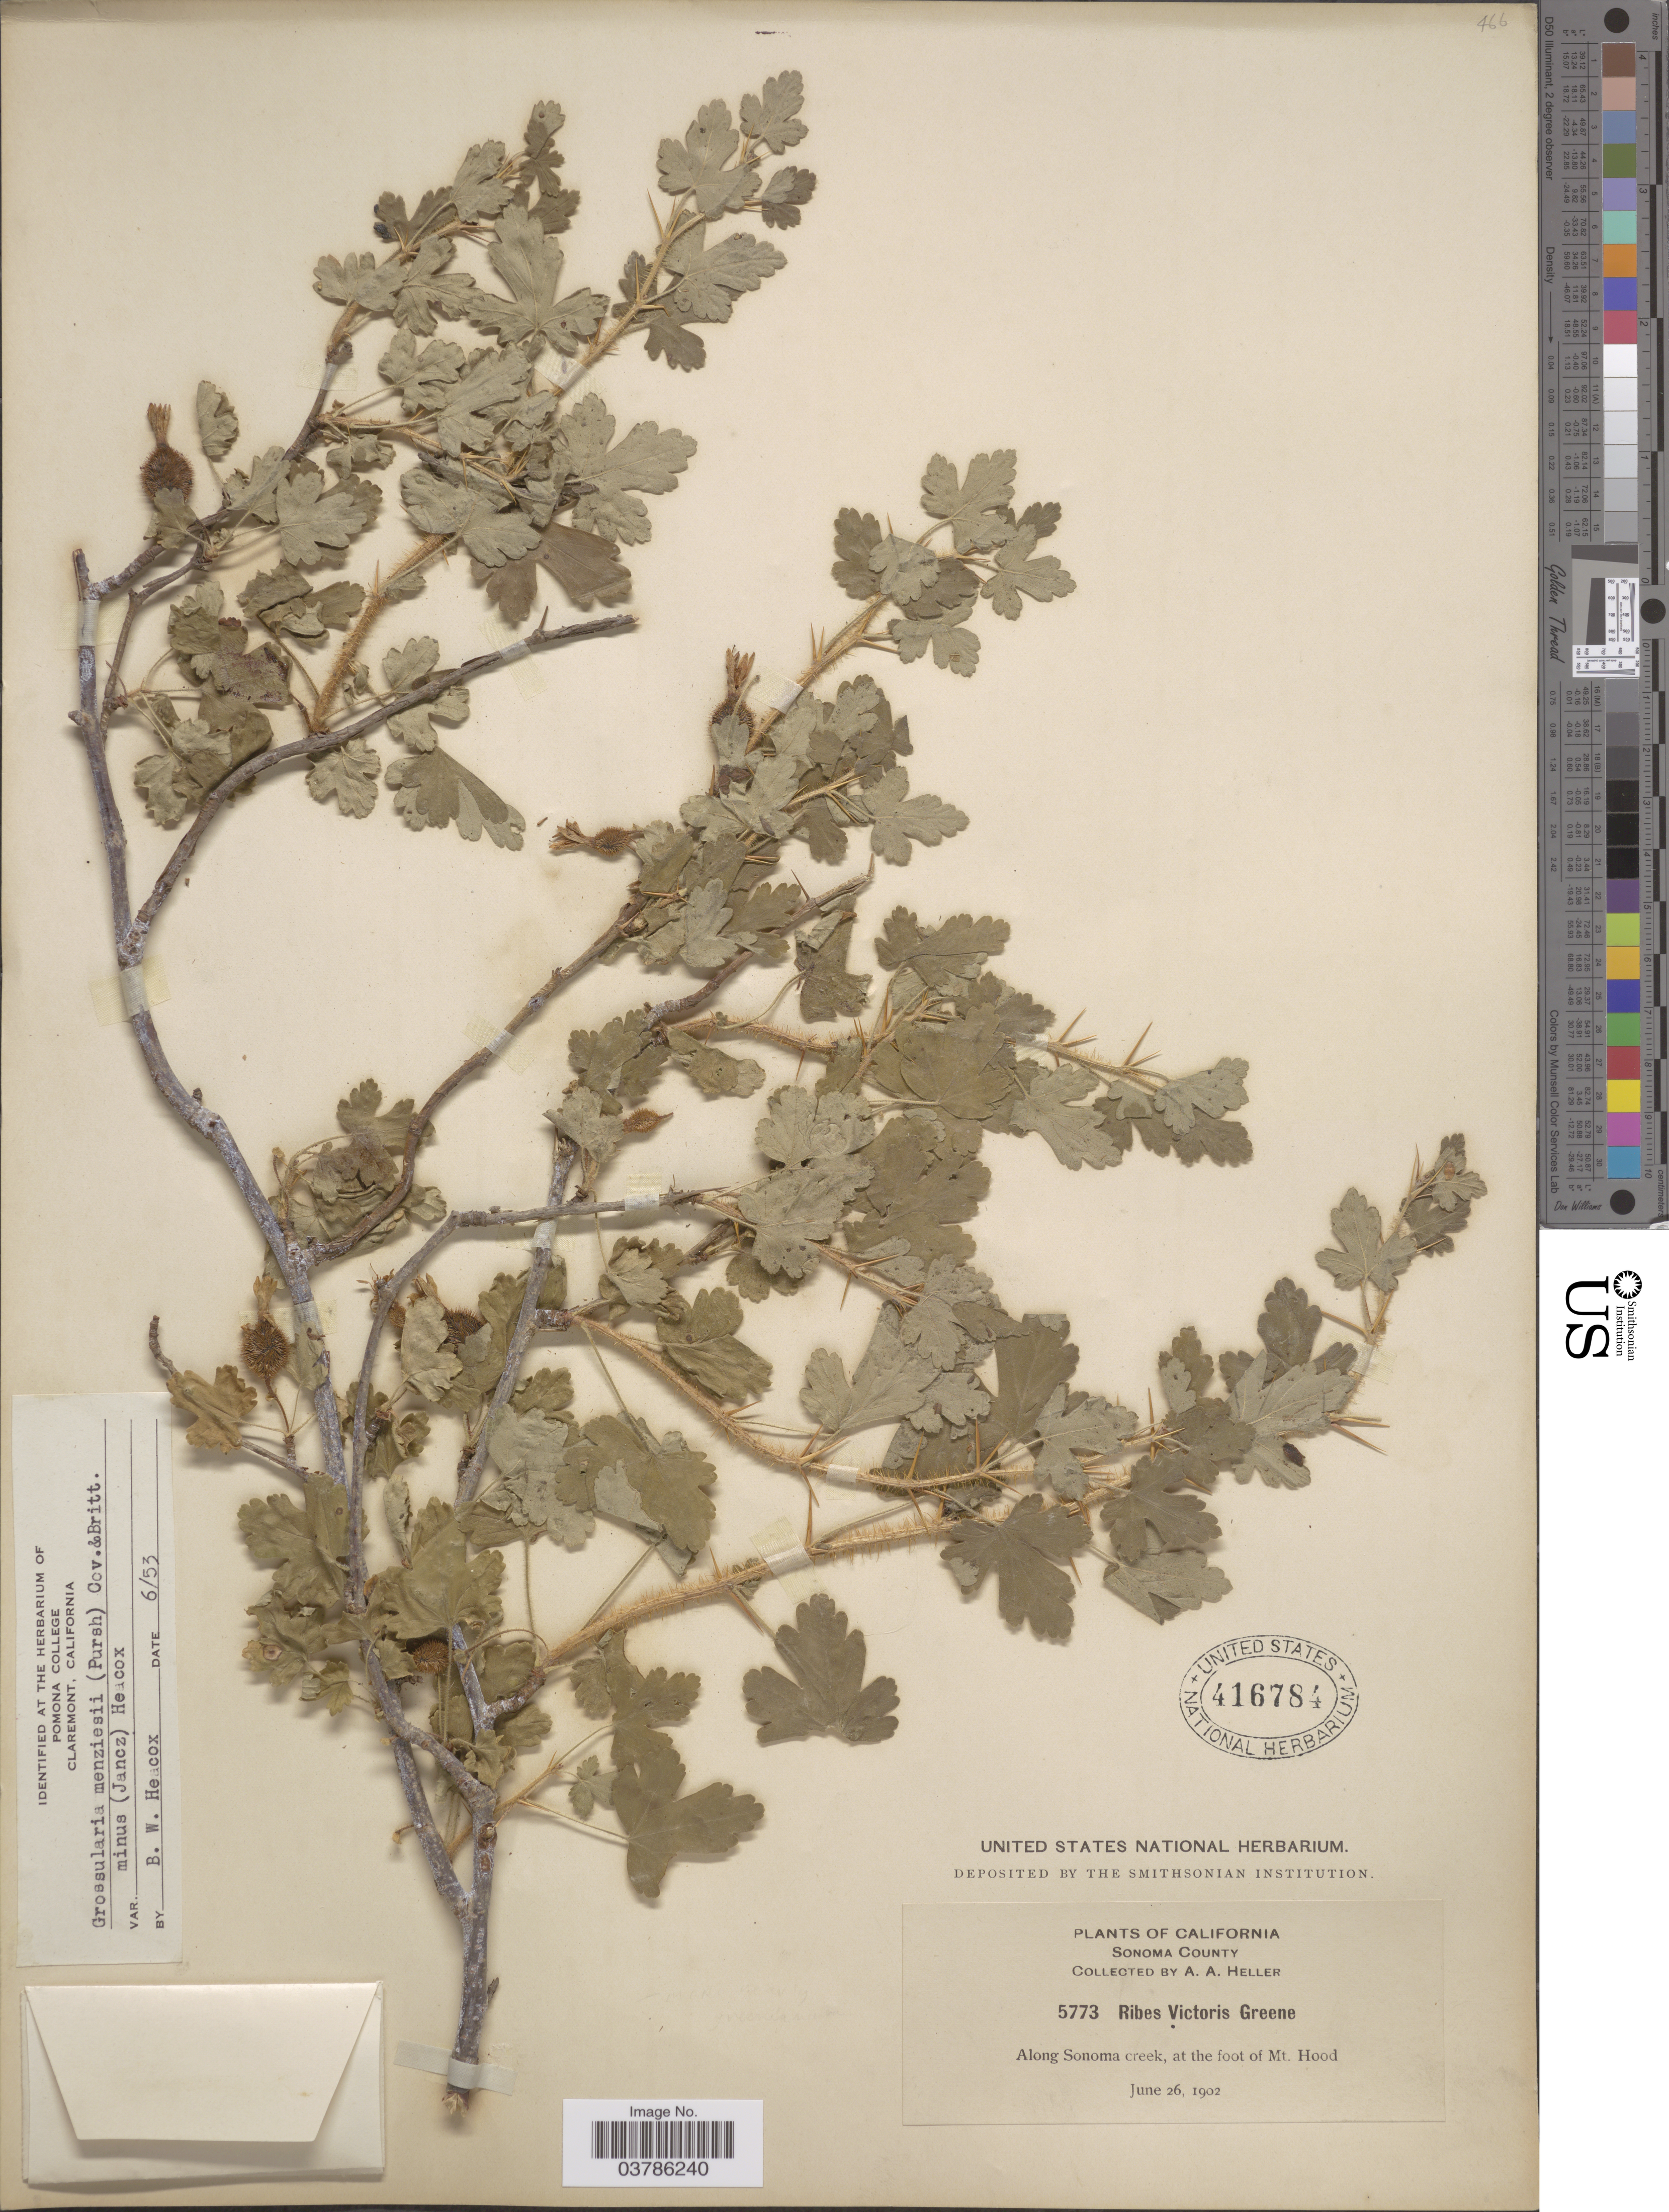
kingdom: Plantae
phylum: Tracheophyta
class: Magnoliopsida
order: Saxifragales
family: Grossulariaceae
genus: Ribes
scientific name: Ribes menziesii var. minus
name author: Jancz.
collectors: A. A. Heller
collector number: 5773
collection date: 1902-06-26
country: United States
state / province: California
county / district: Sonoma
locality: Sonoma County. Along Sonoma creek, at the foot of Mt. Hood.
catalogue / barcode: US 416784